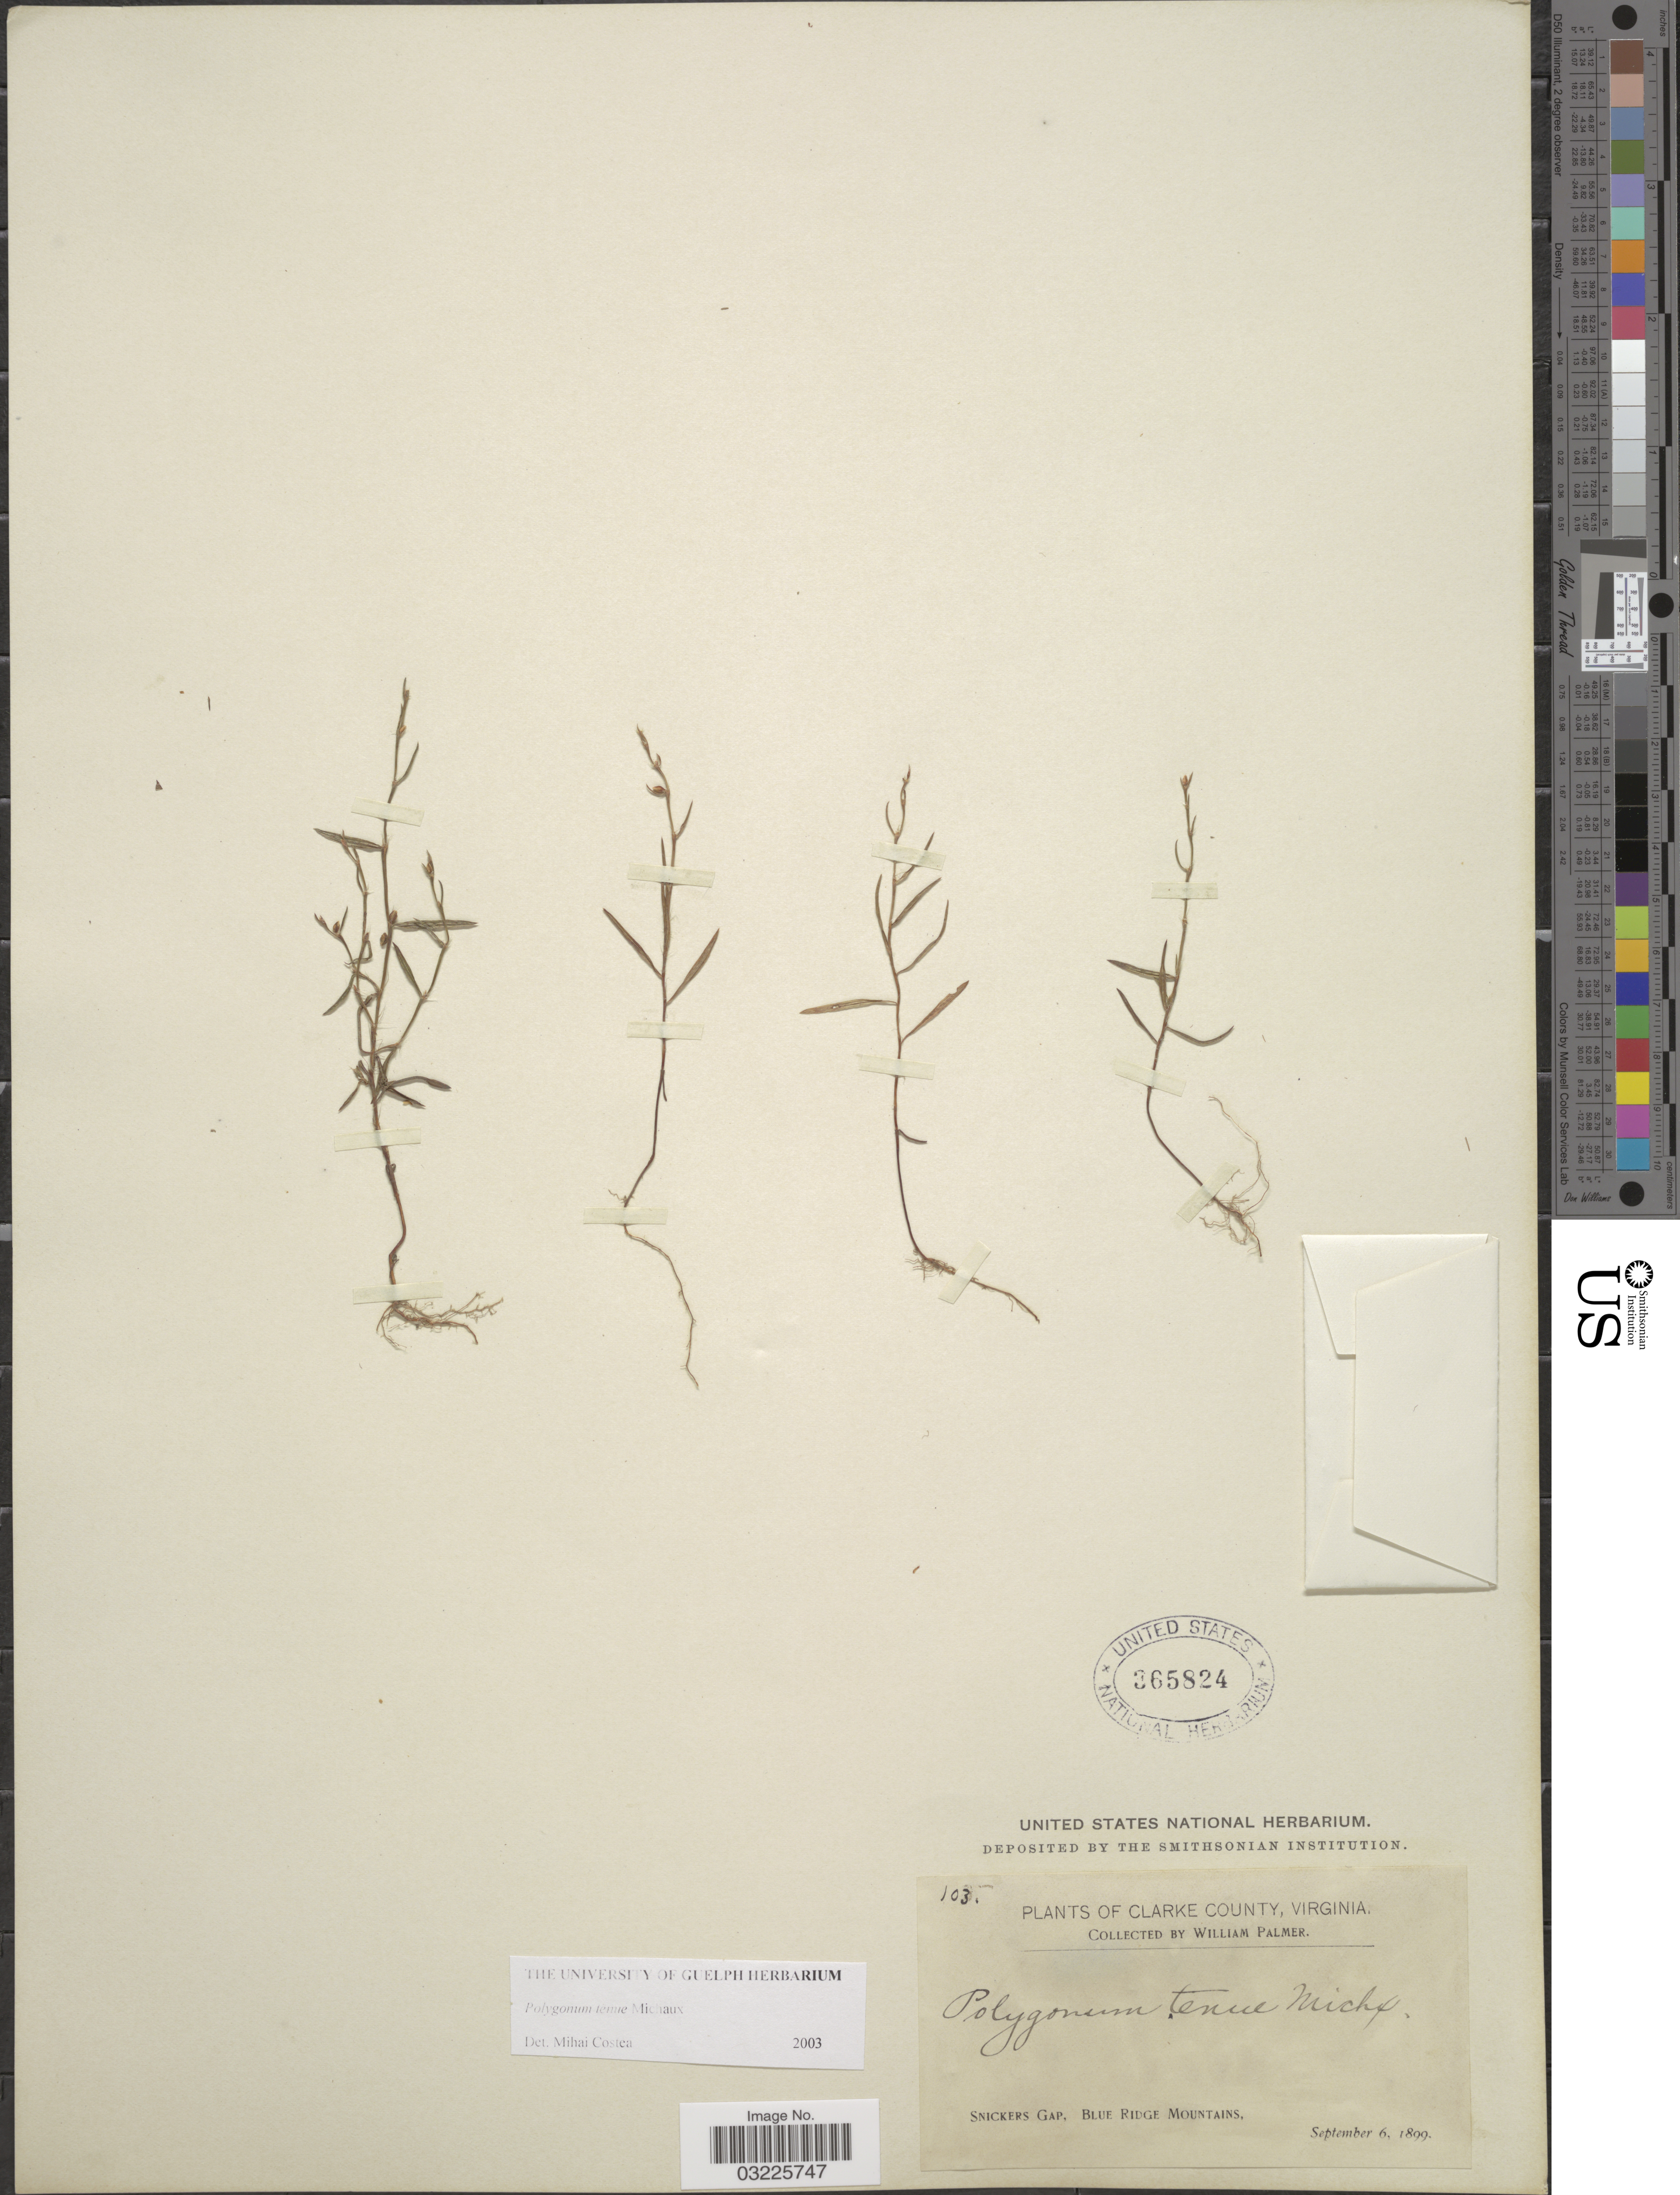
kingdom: Plantae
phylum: Tracheophyta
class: Magnoliopsida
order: Caryophyllales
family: Polygonaceae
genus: Polygonum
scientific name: Polygonum tenue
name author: F. Michx.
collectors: W. Palmer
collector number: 103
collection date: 1899-09-06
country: United States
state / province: Virginia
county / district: Clarke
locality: Clarke County. Snickers Gap, Blue Ridge Mountains.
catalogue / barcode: US 365824